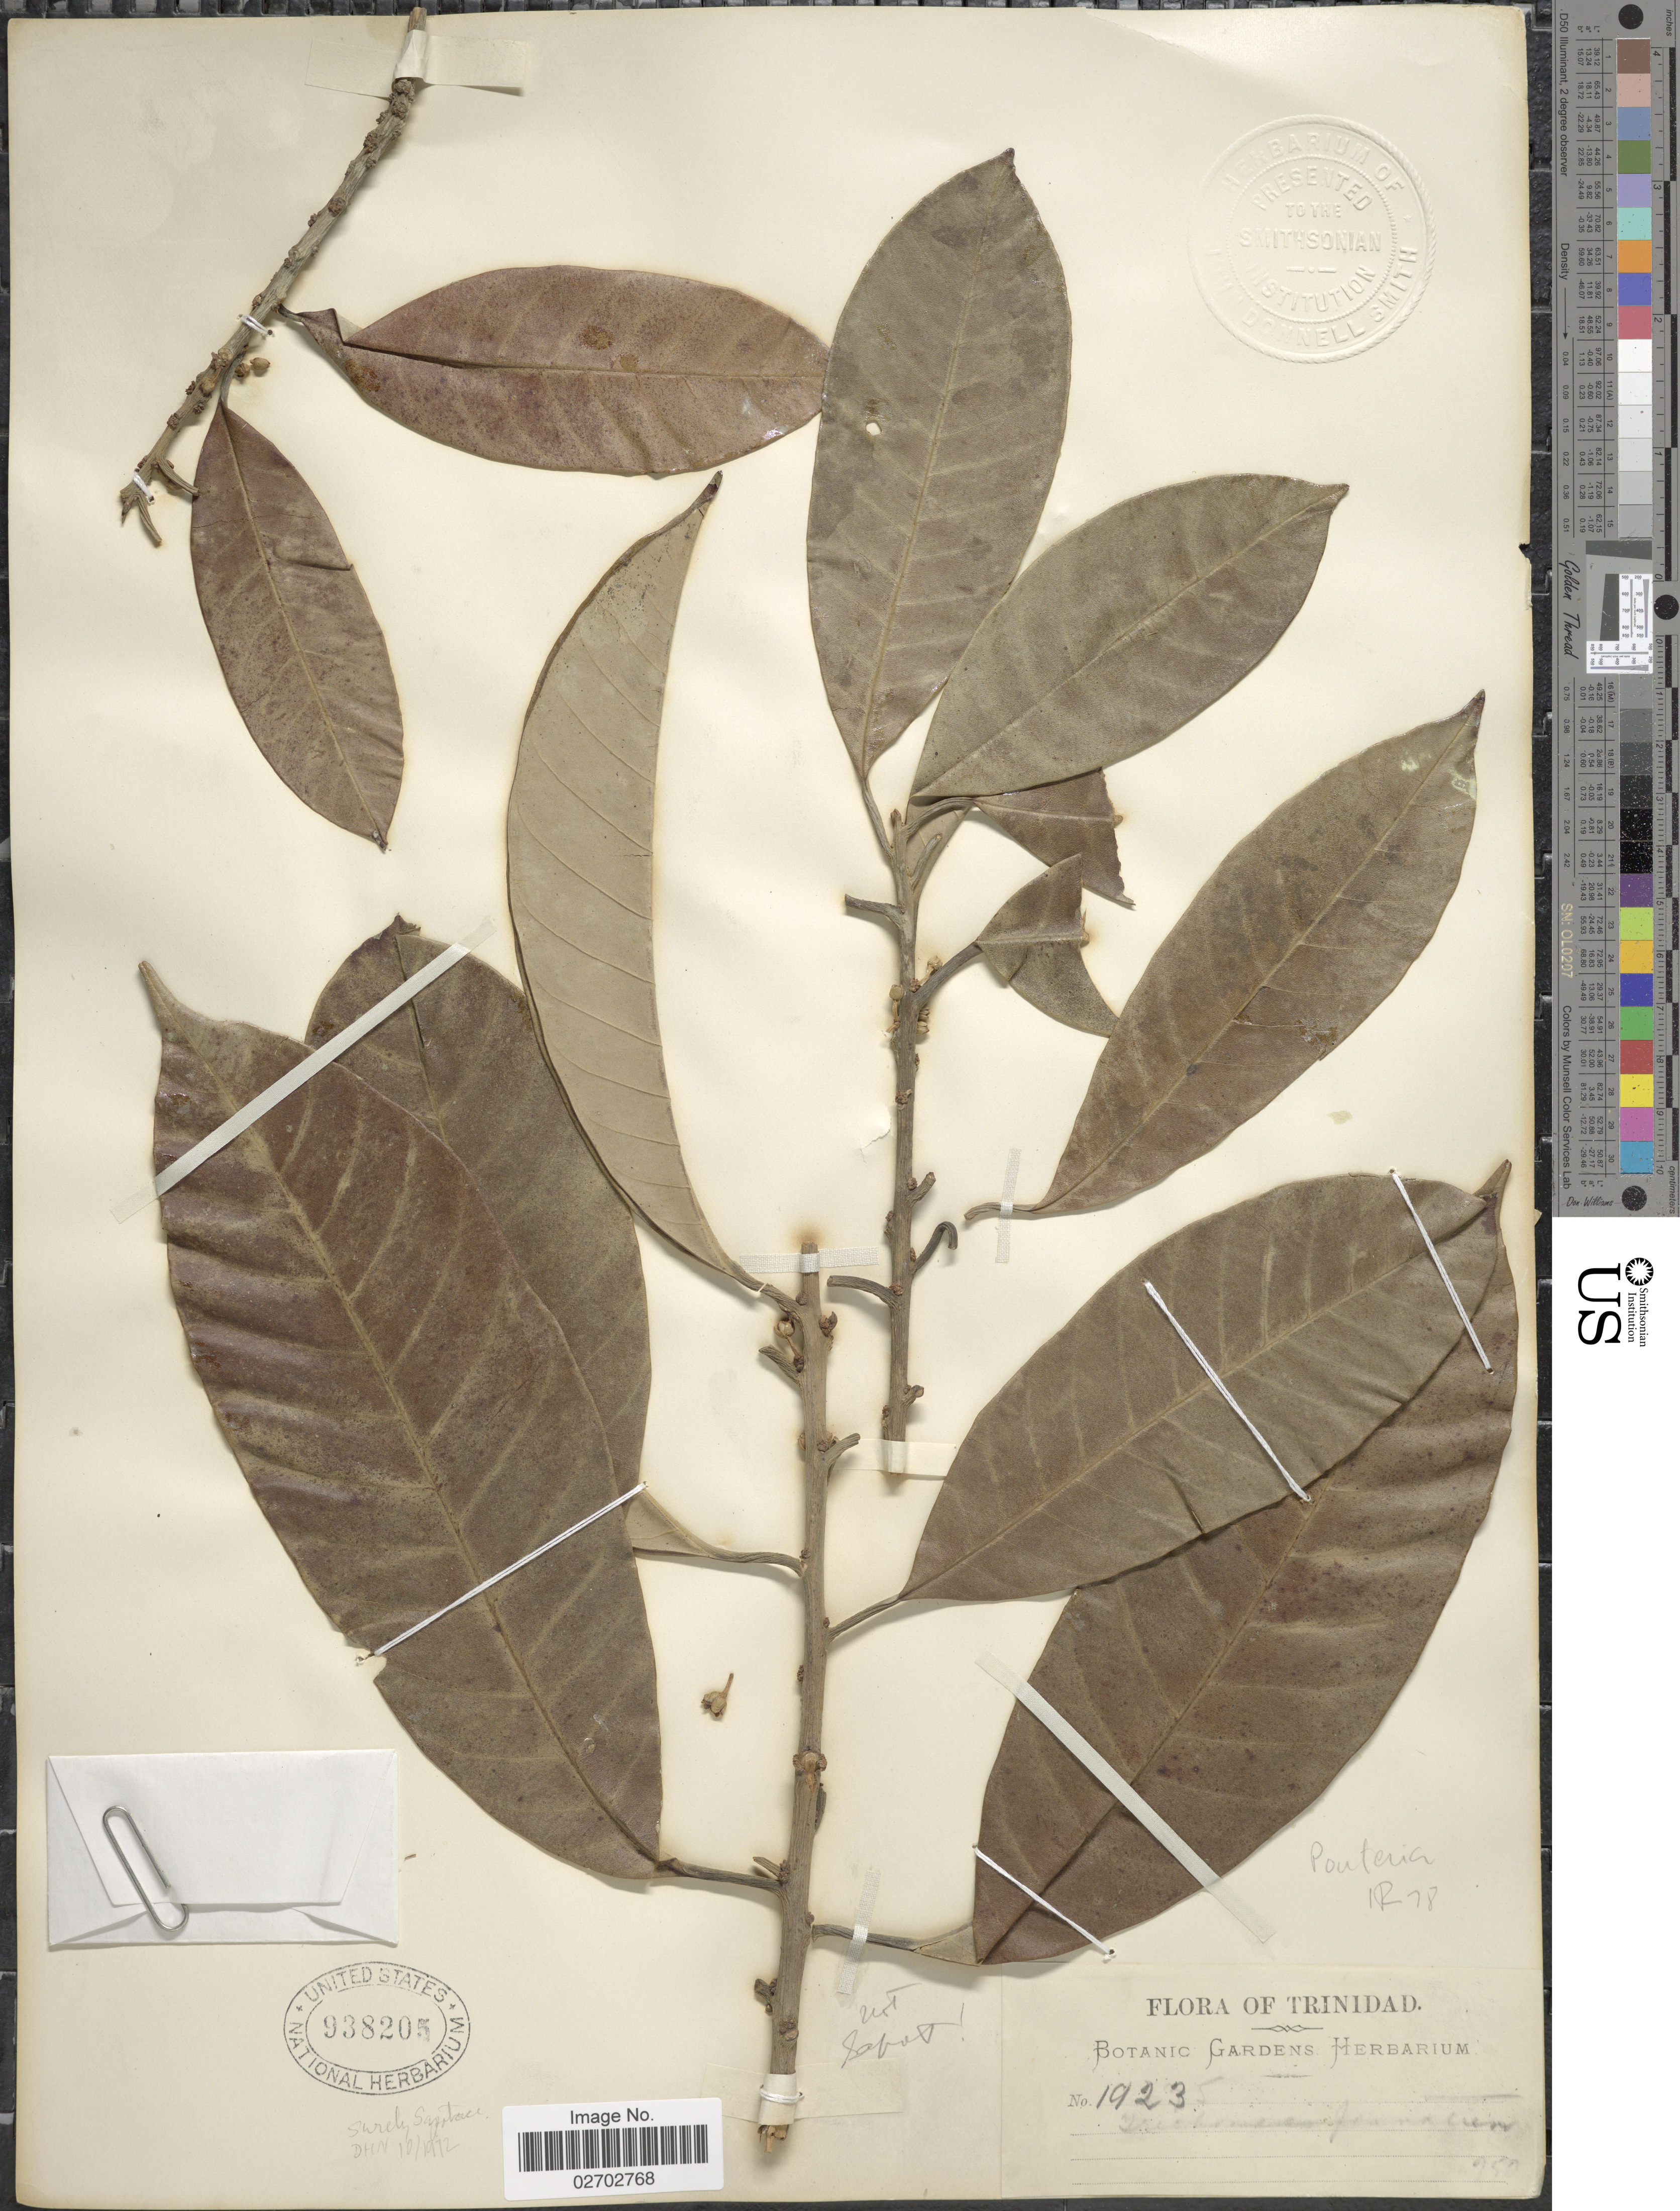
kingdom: Plantae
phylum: Tracheophyta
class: Magnoliopsida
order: Ericales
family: Sapotaceae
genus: Pouteria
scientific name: Pouteria sp.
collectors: ex herb. Botanic Gardens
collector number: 1923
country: Trinidad and Tobago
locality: Trinidad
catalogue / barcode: US 938205